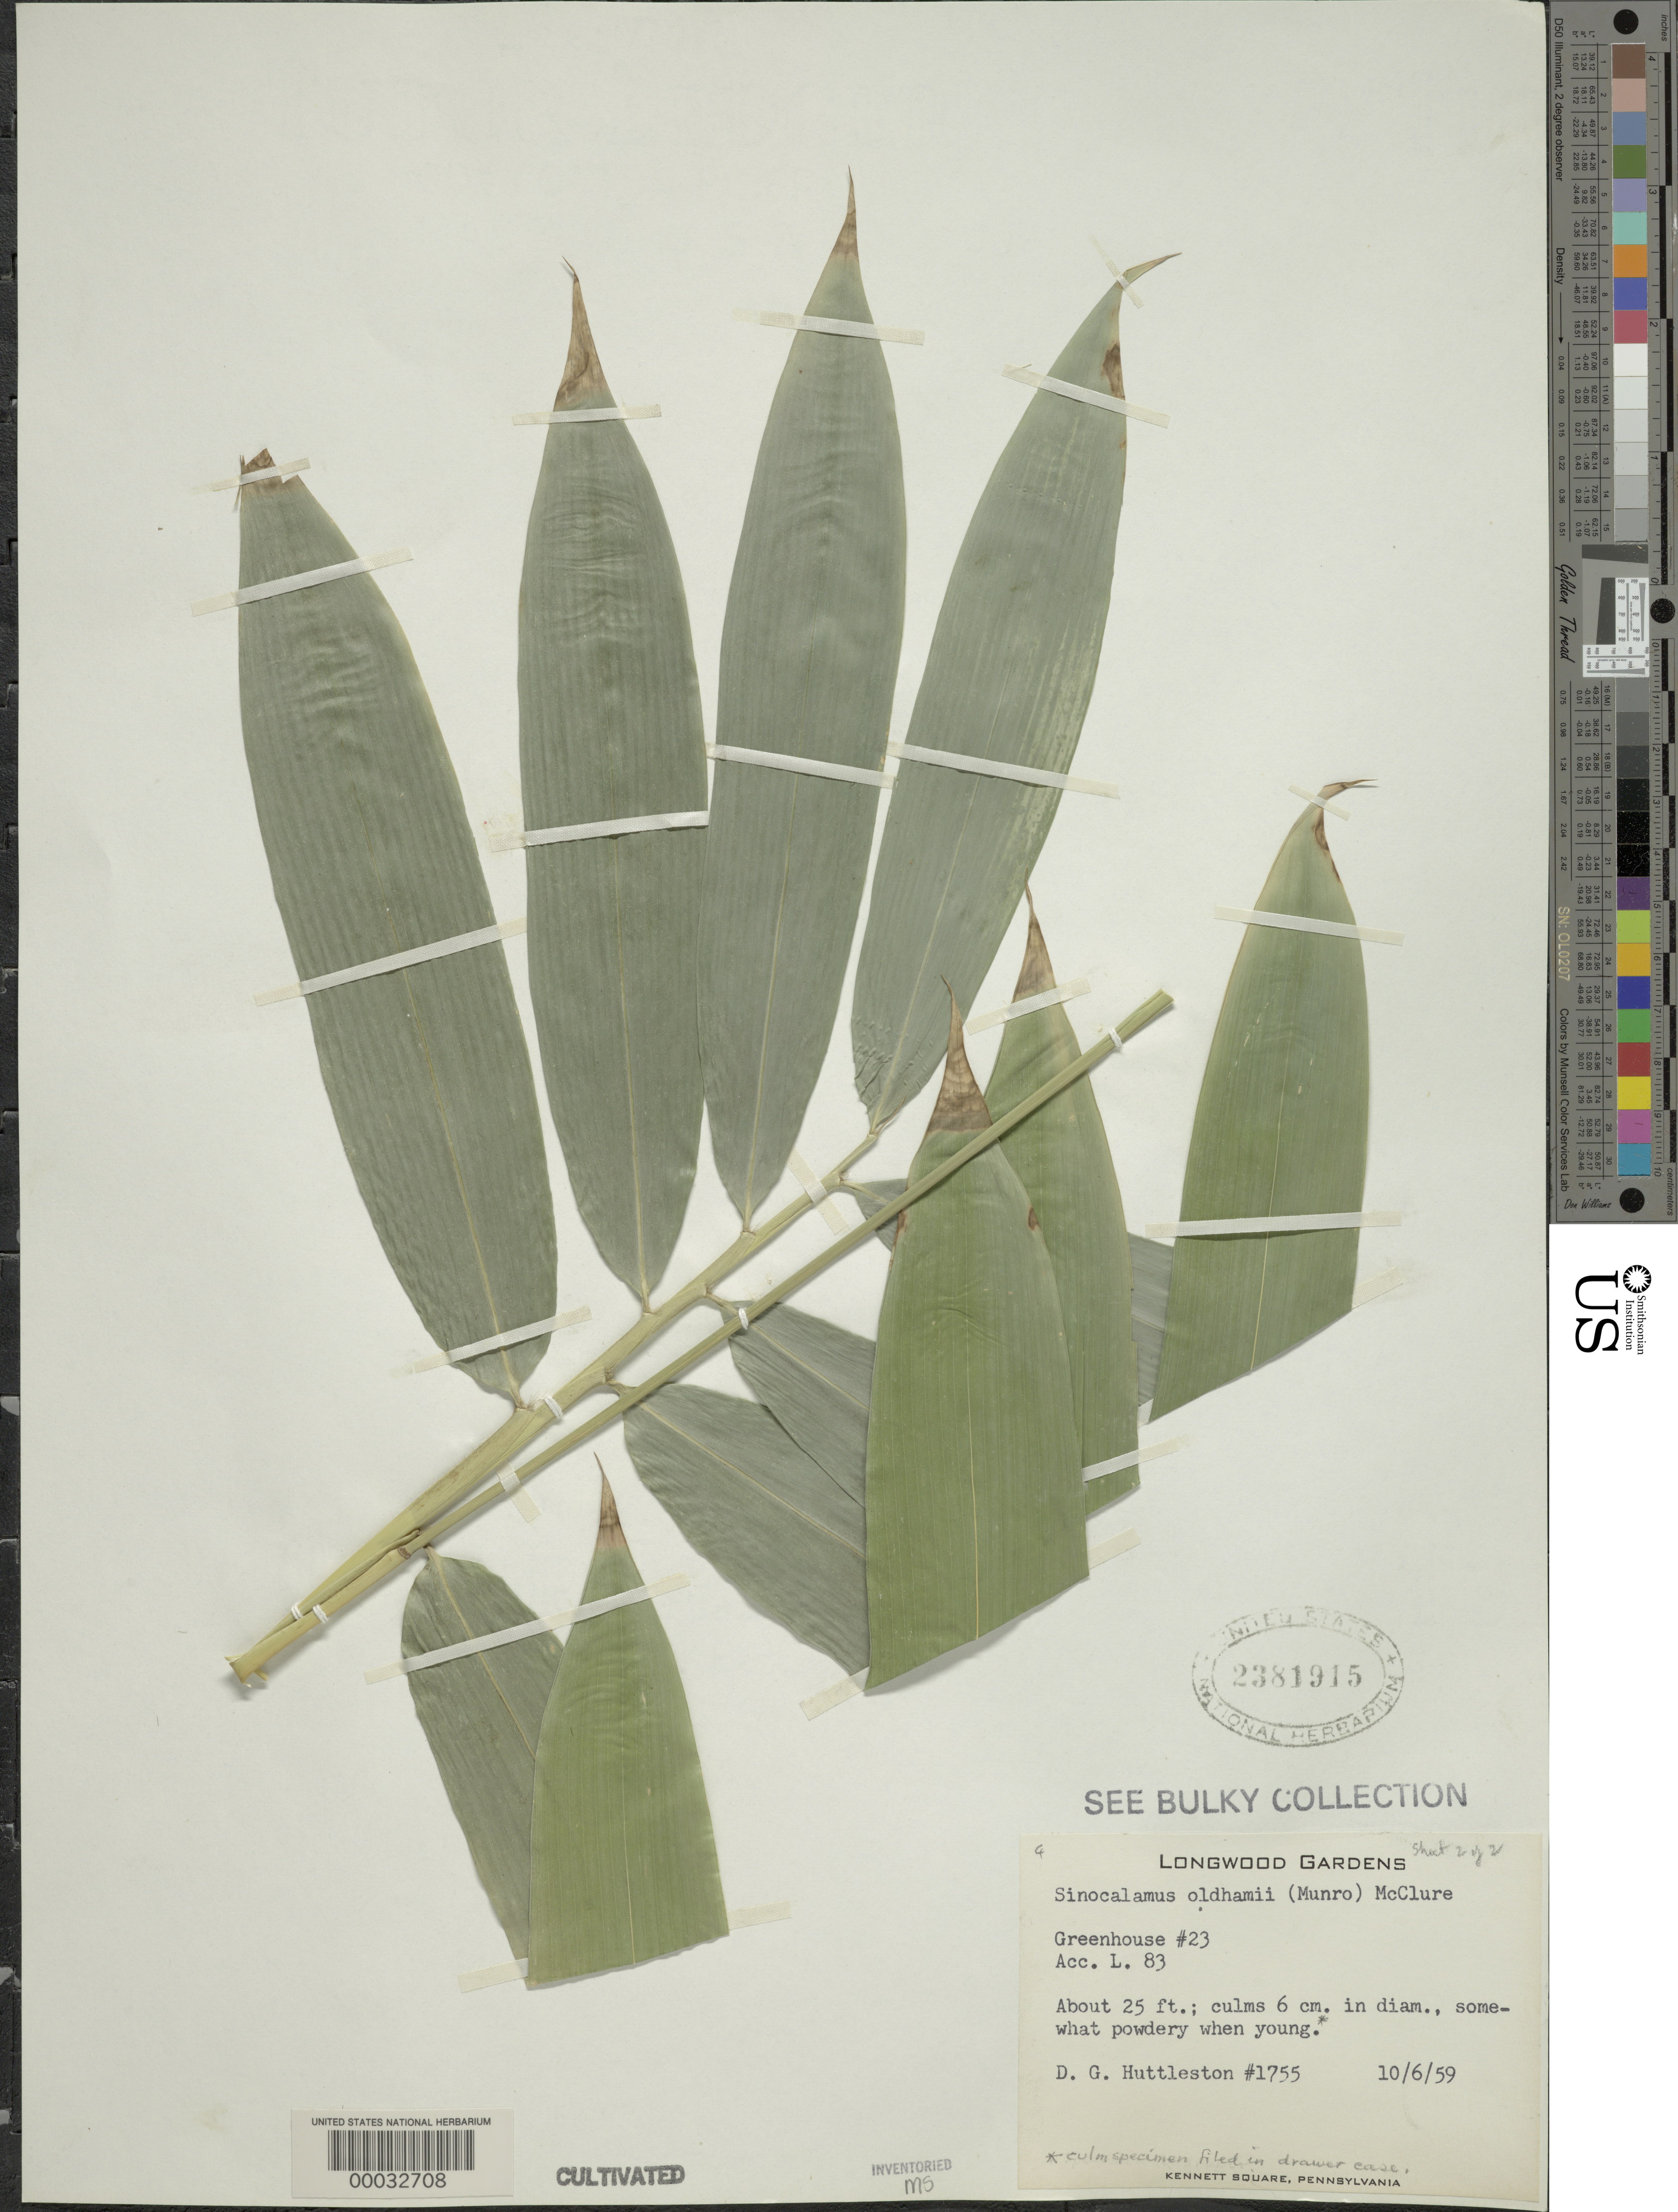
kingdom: Plantae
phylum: Tracheophyta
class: Liliopsida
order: Poales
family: Poaceae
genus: Bambusa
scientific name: Bambusa oldhamii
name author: Munro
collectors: D. G. Huttleston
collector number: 1755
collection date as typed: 10 Jun 1959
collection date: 1959-06-10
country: United States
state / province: Pennsylvania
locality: Longwood gardens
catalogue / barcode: US 2381915